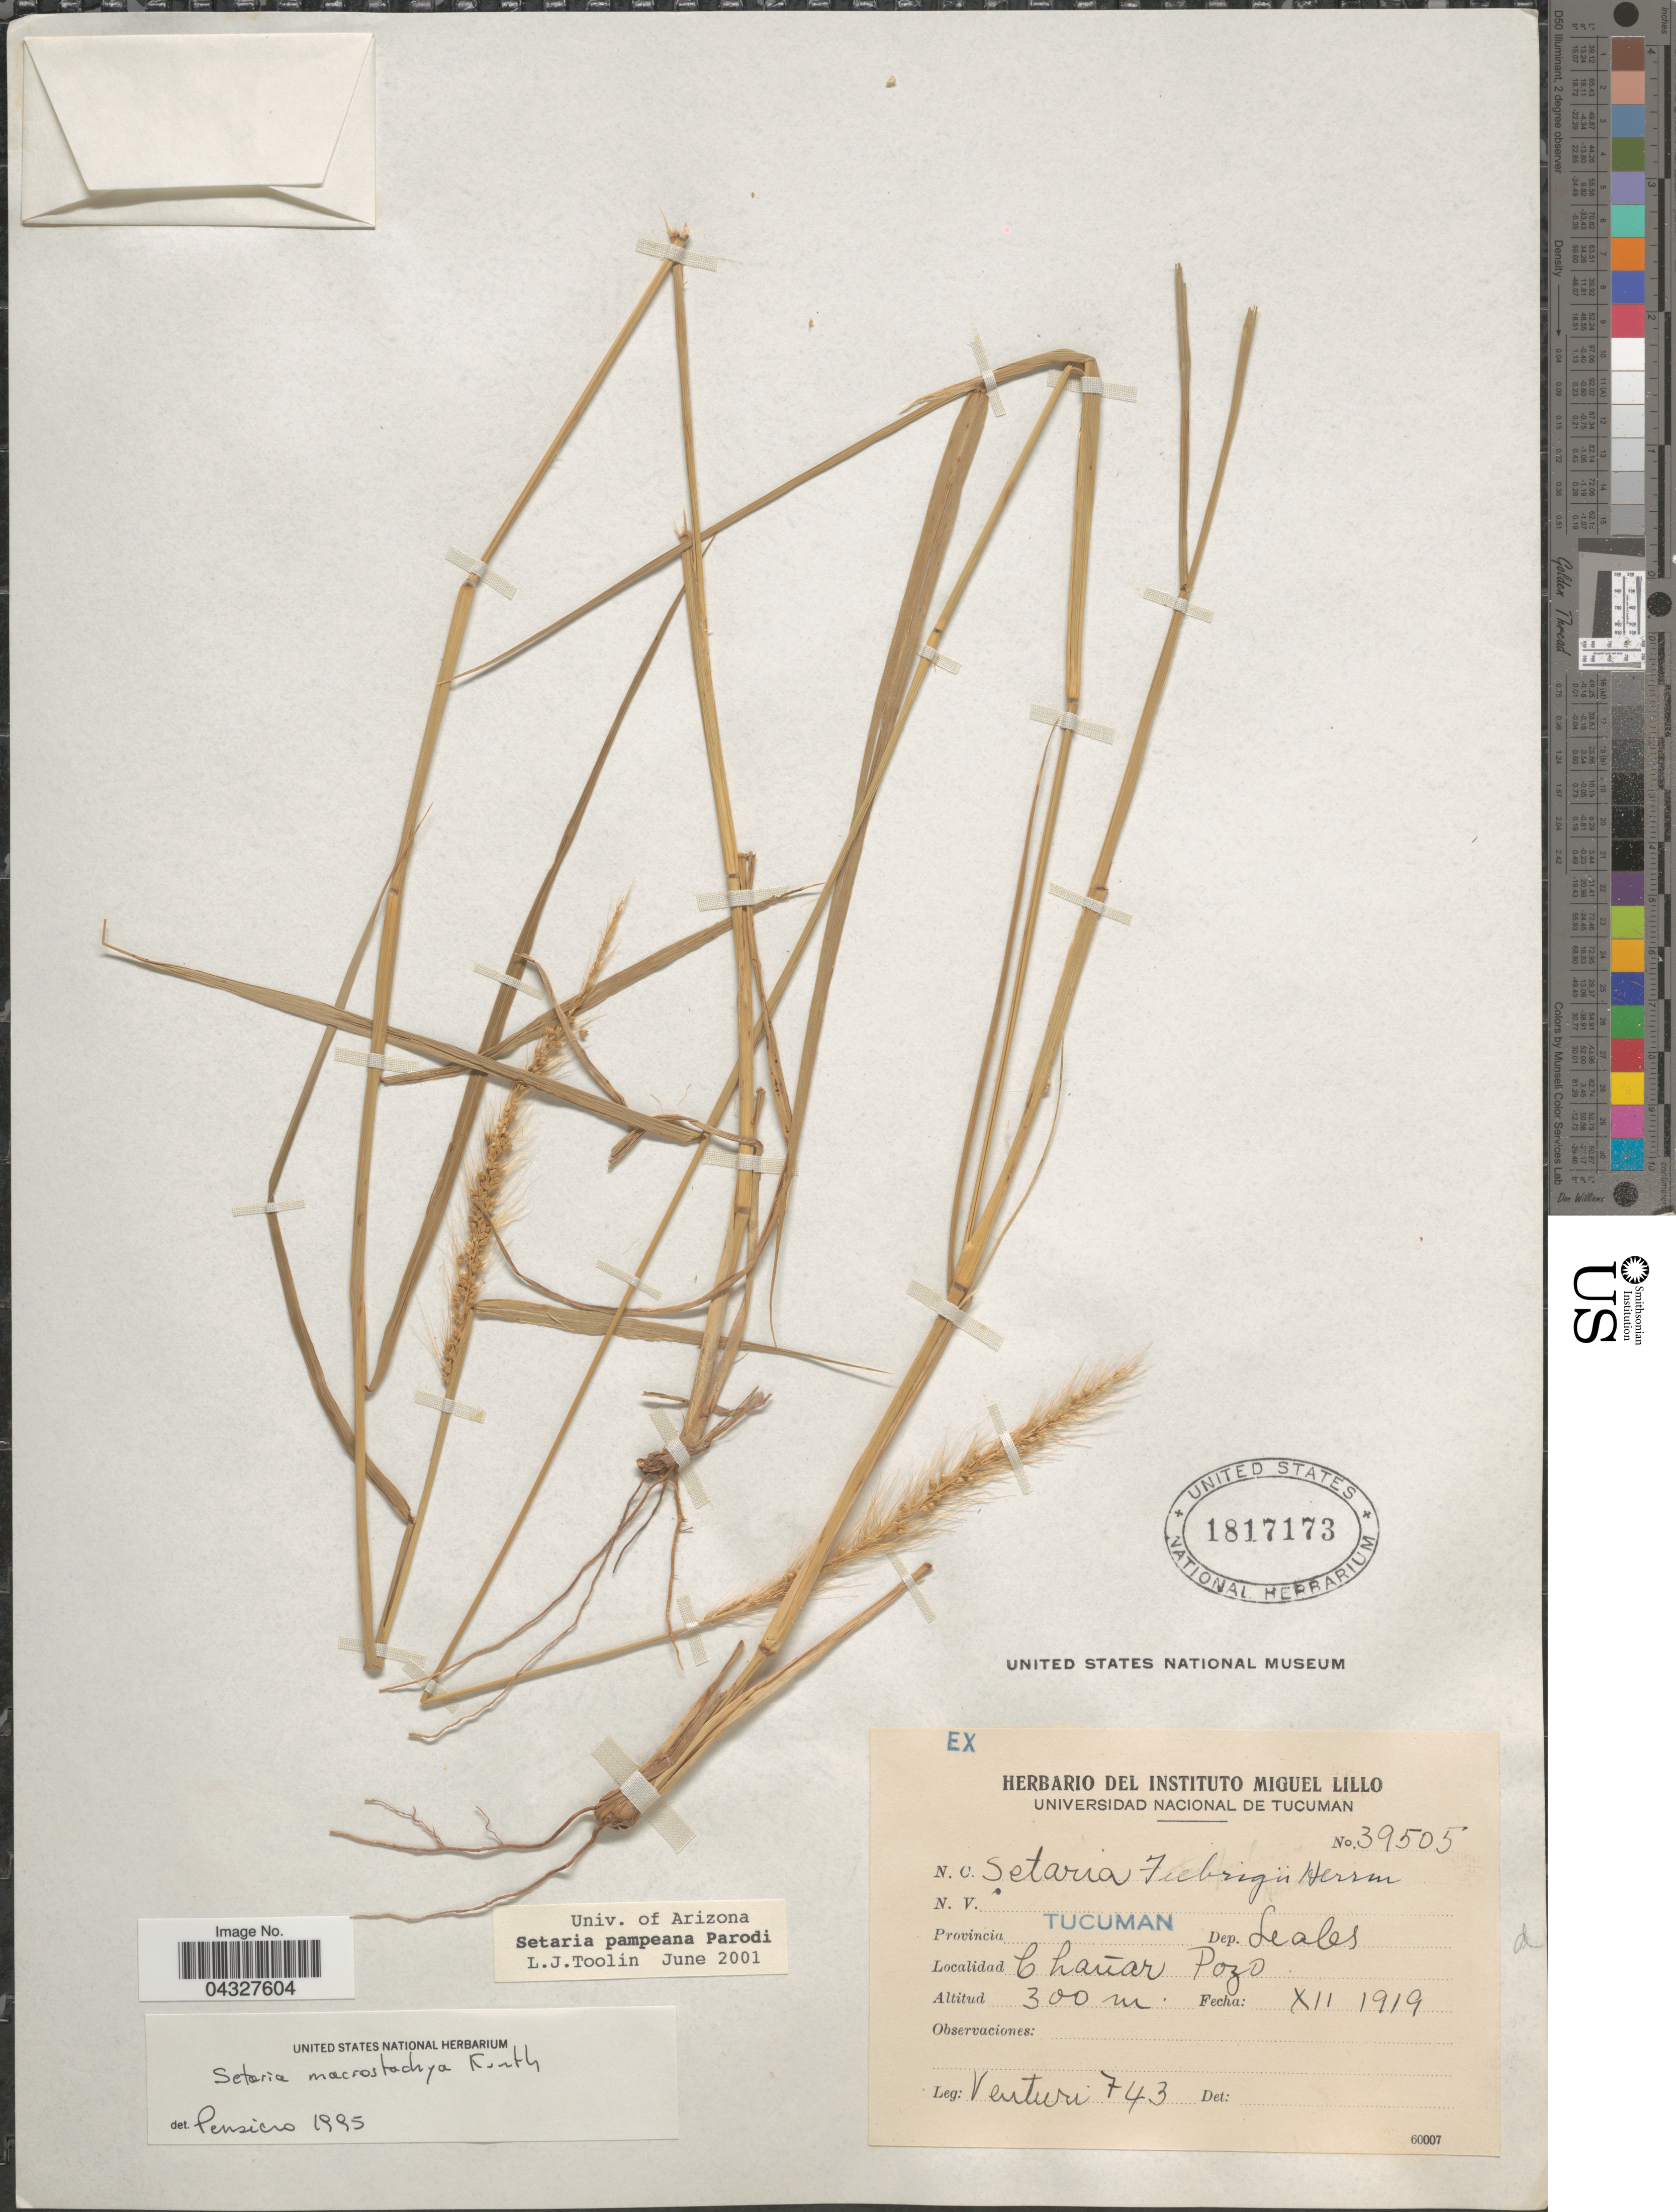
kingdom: Plantae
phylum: Tracheophyta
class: Liliopsida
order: Poales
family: Poaceae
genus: Setaria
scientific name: Setaria pampeana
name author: Parodi ex Nicora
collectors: Venturi, --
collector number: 743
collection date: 1919-12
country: Argentina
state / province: Tucuman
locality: Dep. Leales. Chañar Pozo.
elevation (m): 300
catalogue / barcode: US 1817173